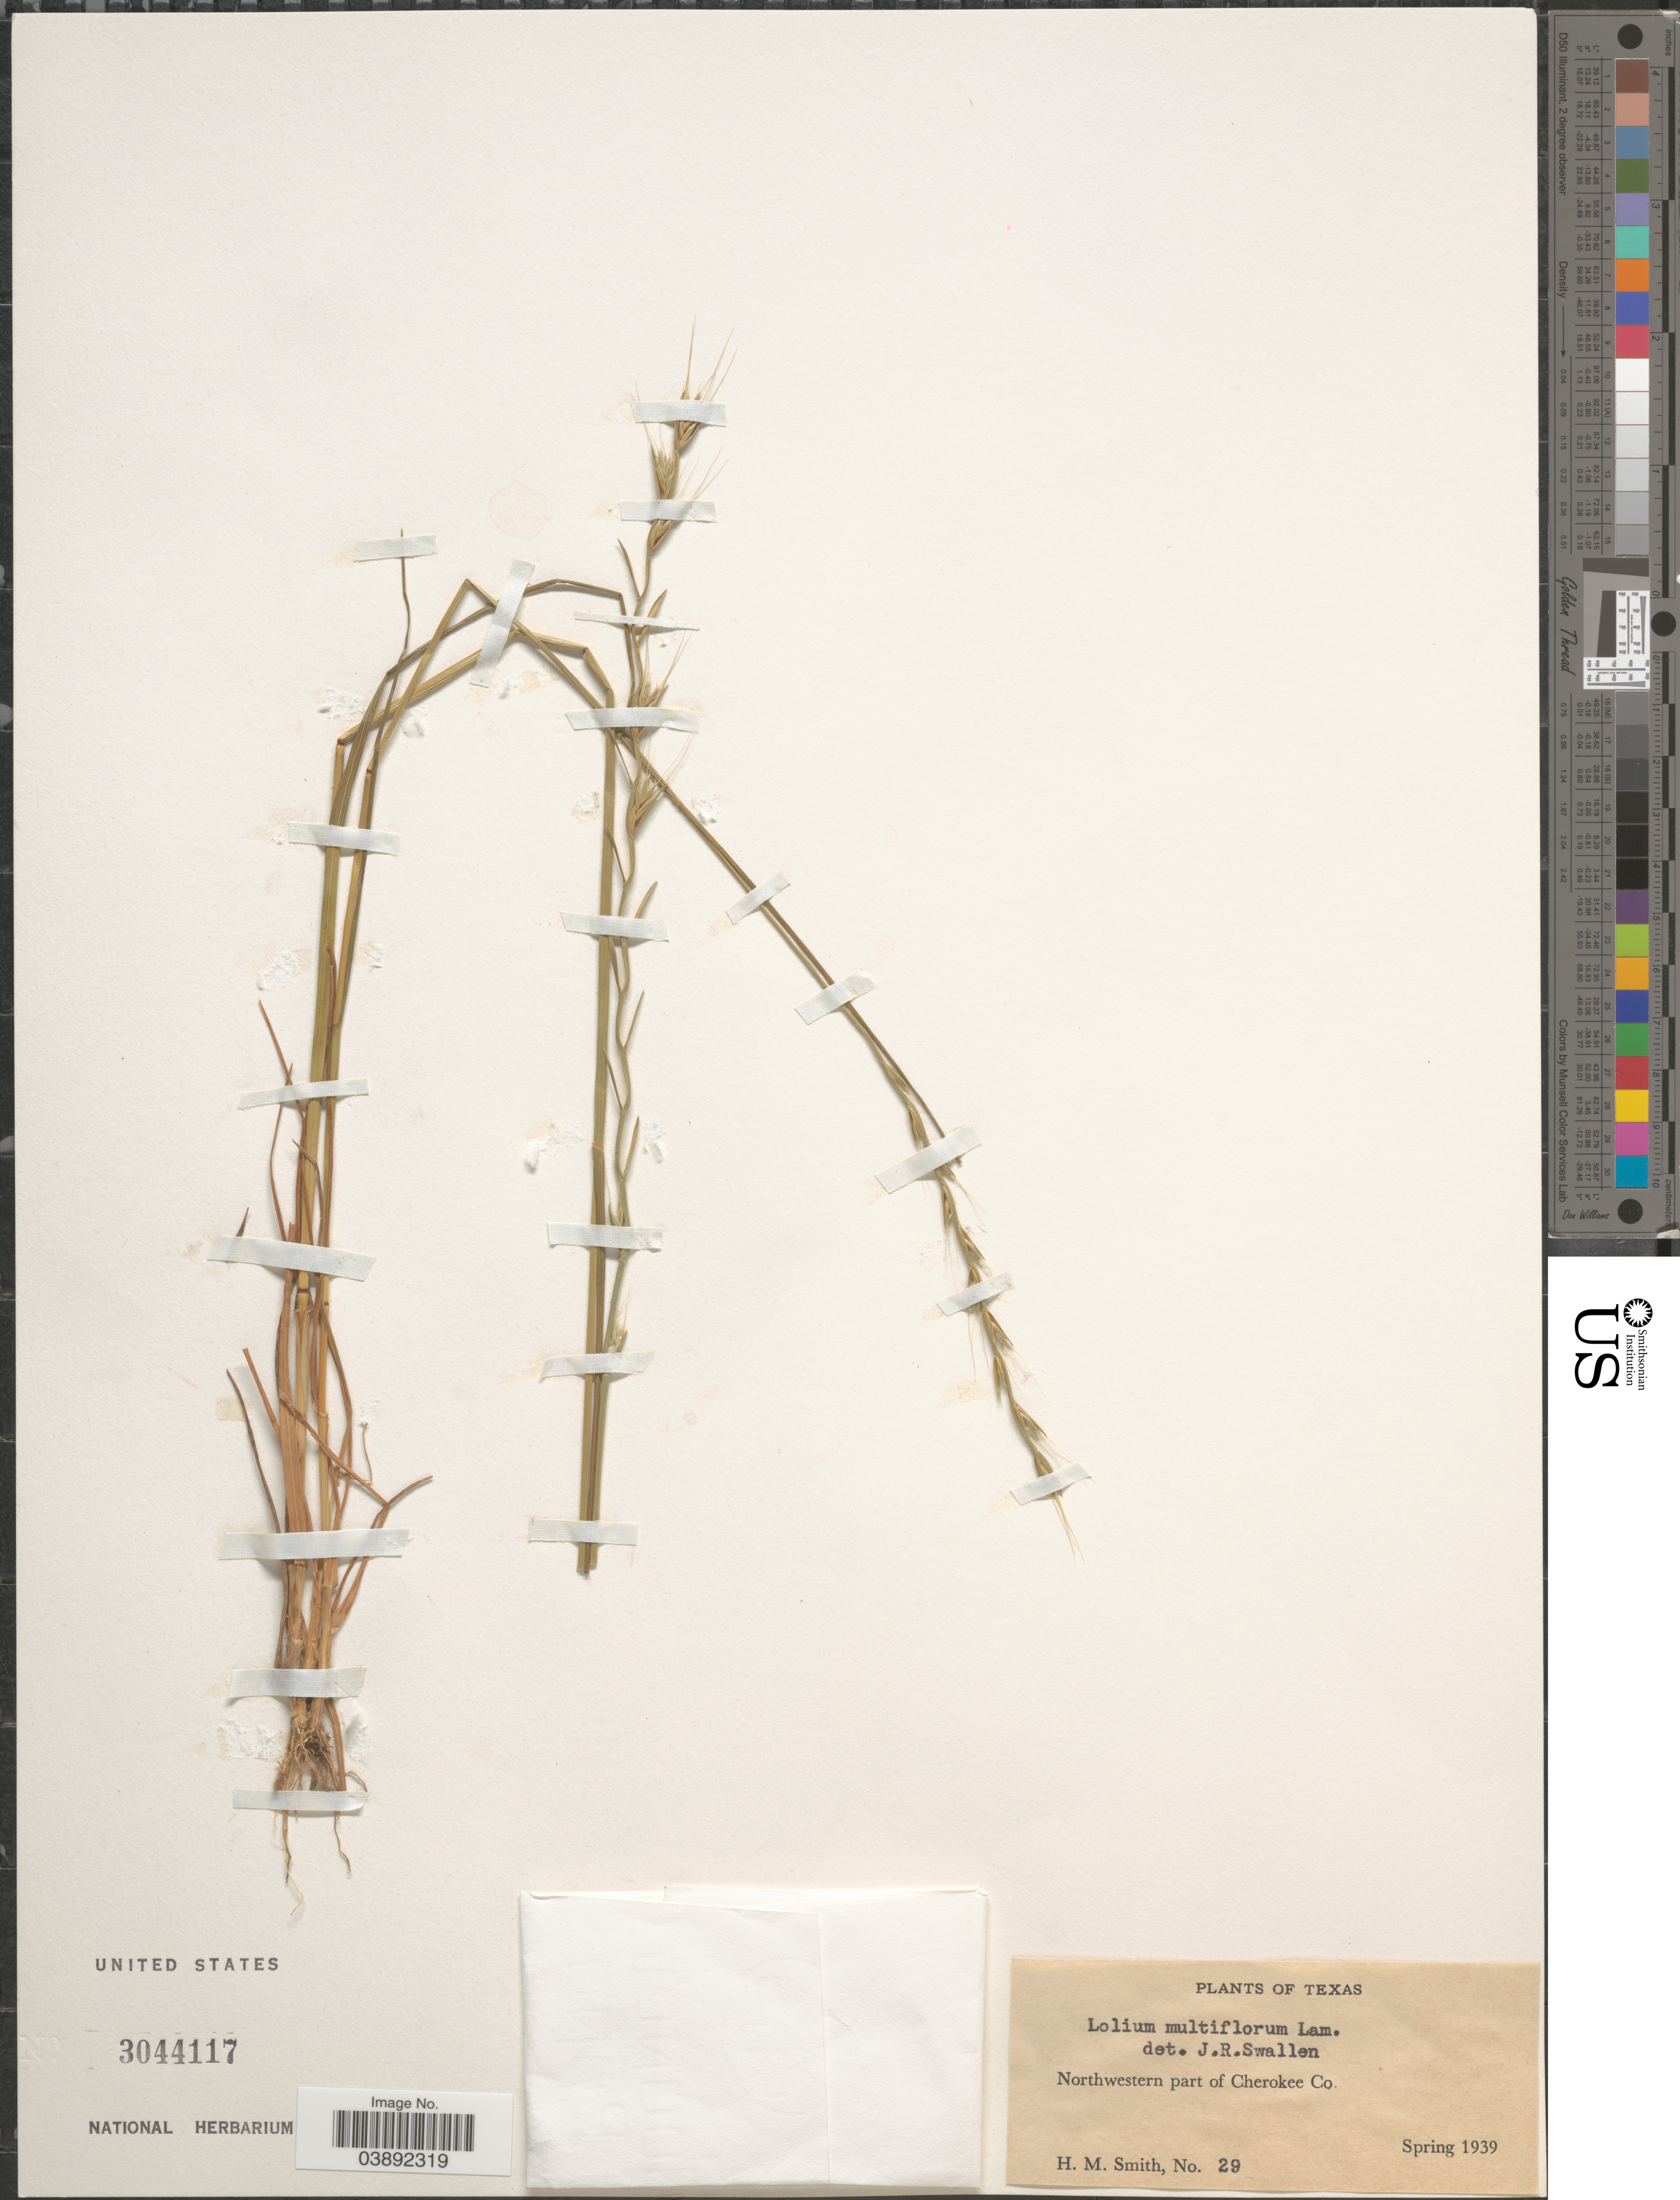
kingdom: Plantae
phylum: Tracheophyta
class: Liliopsida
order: Poales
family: Poaceae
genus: Lolium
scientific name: Lolium multiflorum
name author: Lam.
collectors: H. M. Smith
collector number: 29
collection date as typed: Spring 1939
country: United States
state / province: Texas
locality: Northwestern part of Cherokee Co.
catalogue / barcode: US 3044117